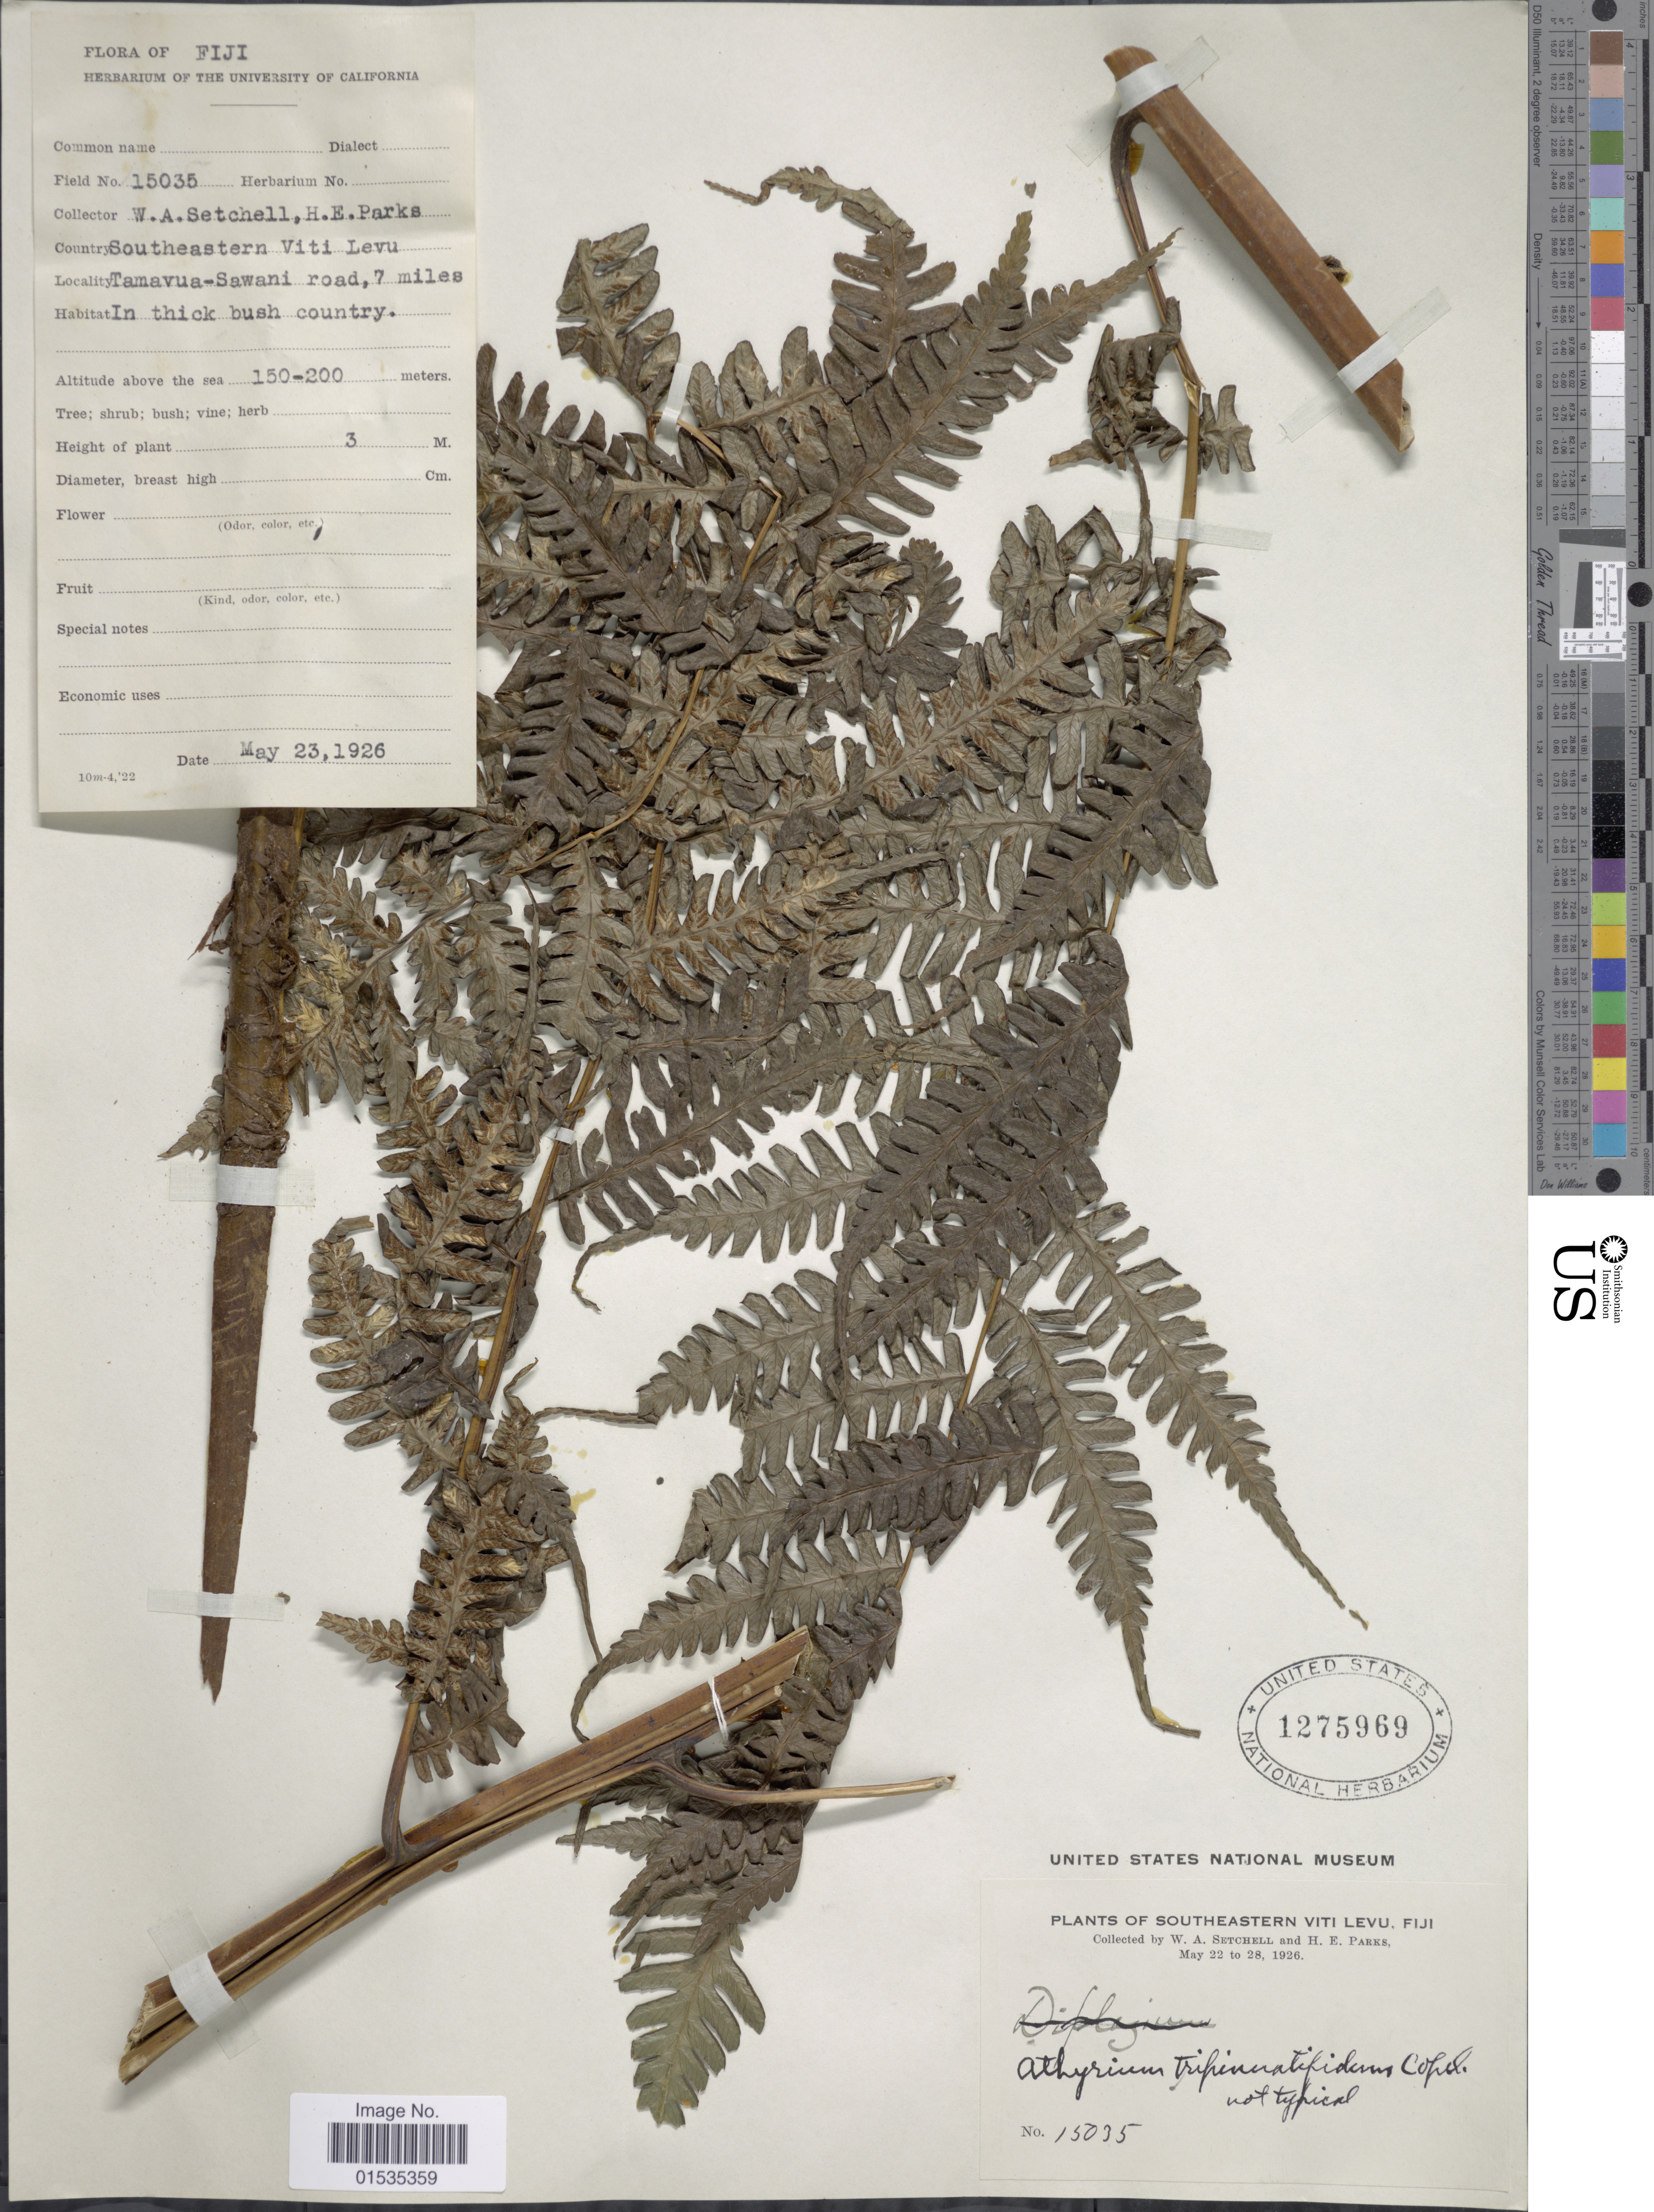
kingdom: Plantae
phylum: Tracheophyta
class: Polypodiopsida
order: Polypodiales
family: Athyriaceae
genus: Diplazium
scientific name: Diplazium tripinnatifidum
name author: Copel.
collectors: W. Setchell & H. E. Parks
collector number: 15035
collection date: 1926-05-23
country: Fiji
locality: Southeastern Viti Levu, Tamavua-Sawani road, 7 miles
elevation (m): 150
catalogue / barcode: US 1275969